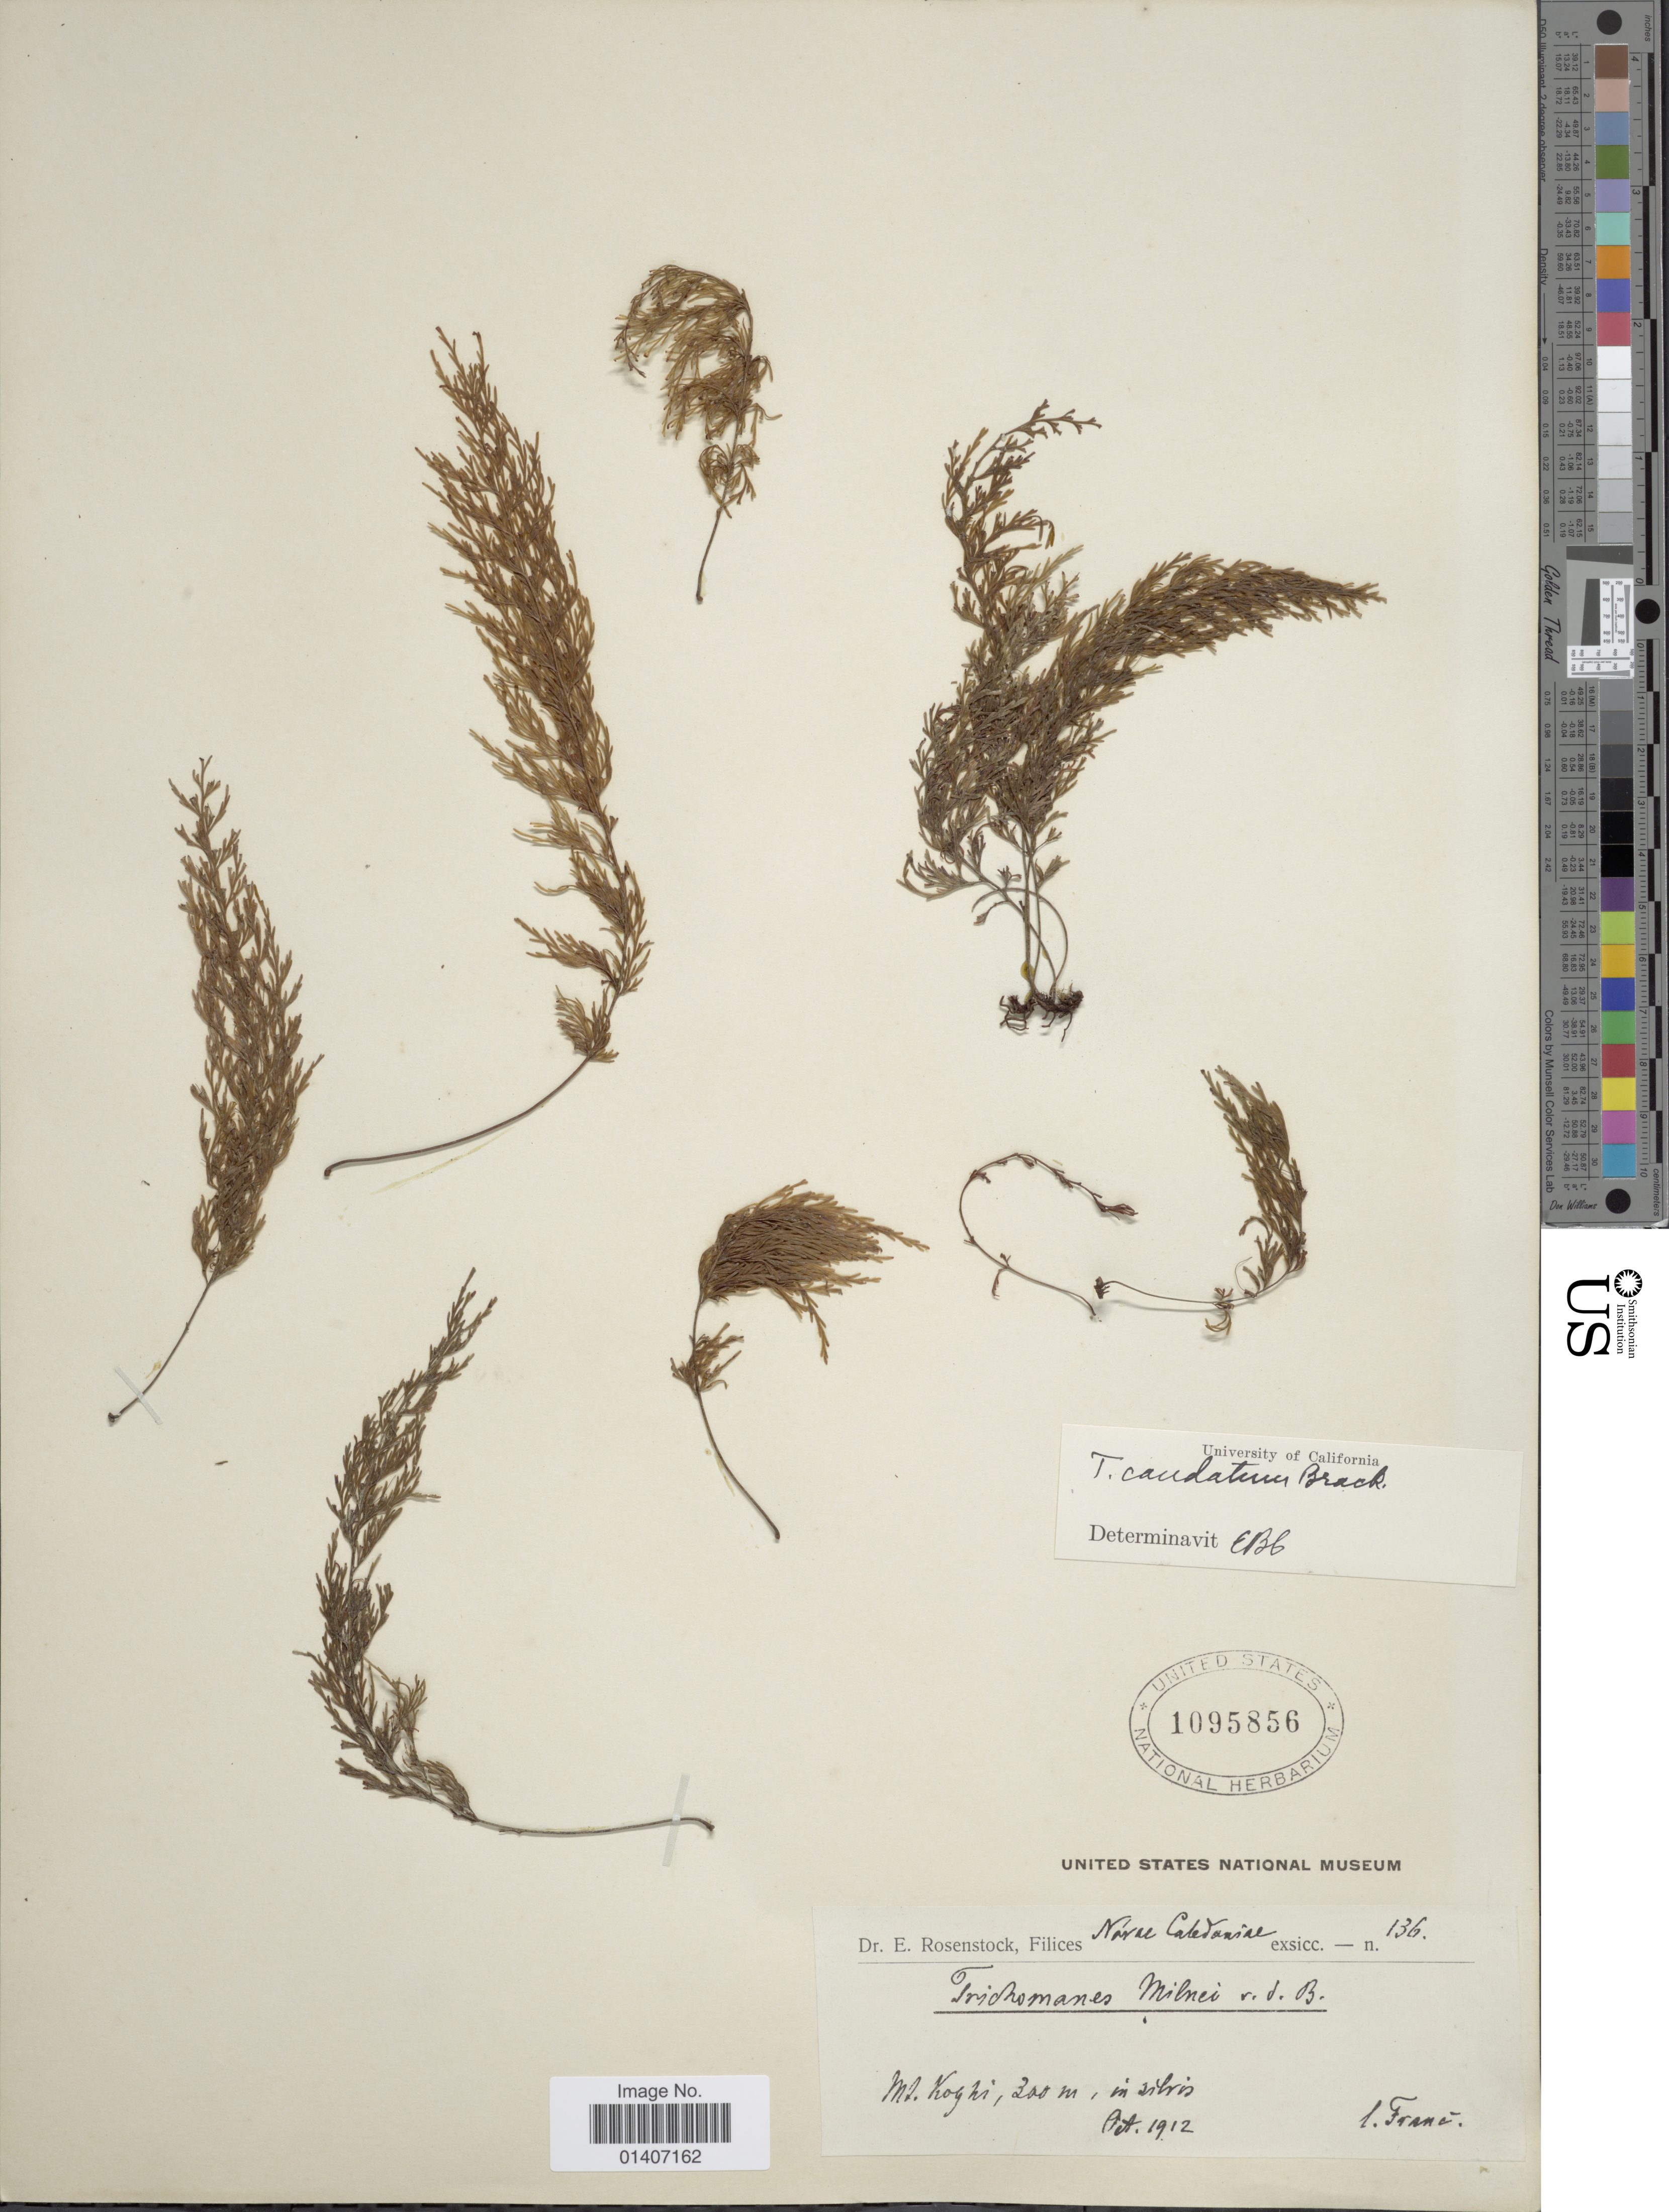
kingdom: Plantae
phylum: Tracheophyta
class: Polypodiopsida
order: Hymenophyllales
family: Hymenophyllaceae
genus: Abrodictyum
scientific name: Abrodictyum caudatum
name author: (Brack.) Ebihara & K. Iwats.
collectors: Franc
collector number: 136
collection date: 1912-10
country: New Caledonia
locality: Mt. Koghi, in silvis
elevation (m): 300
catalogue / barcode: US 1095856